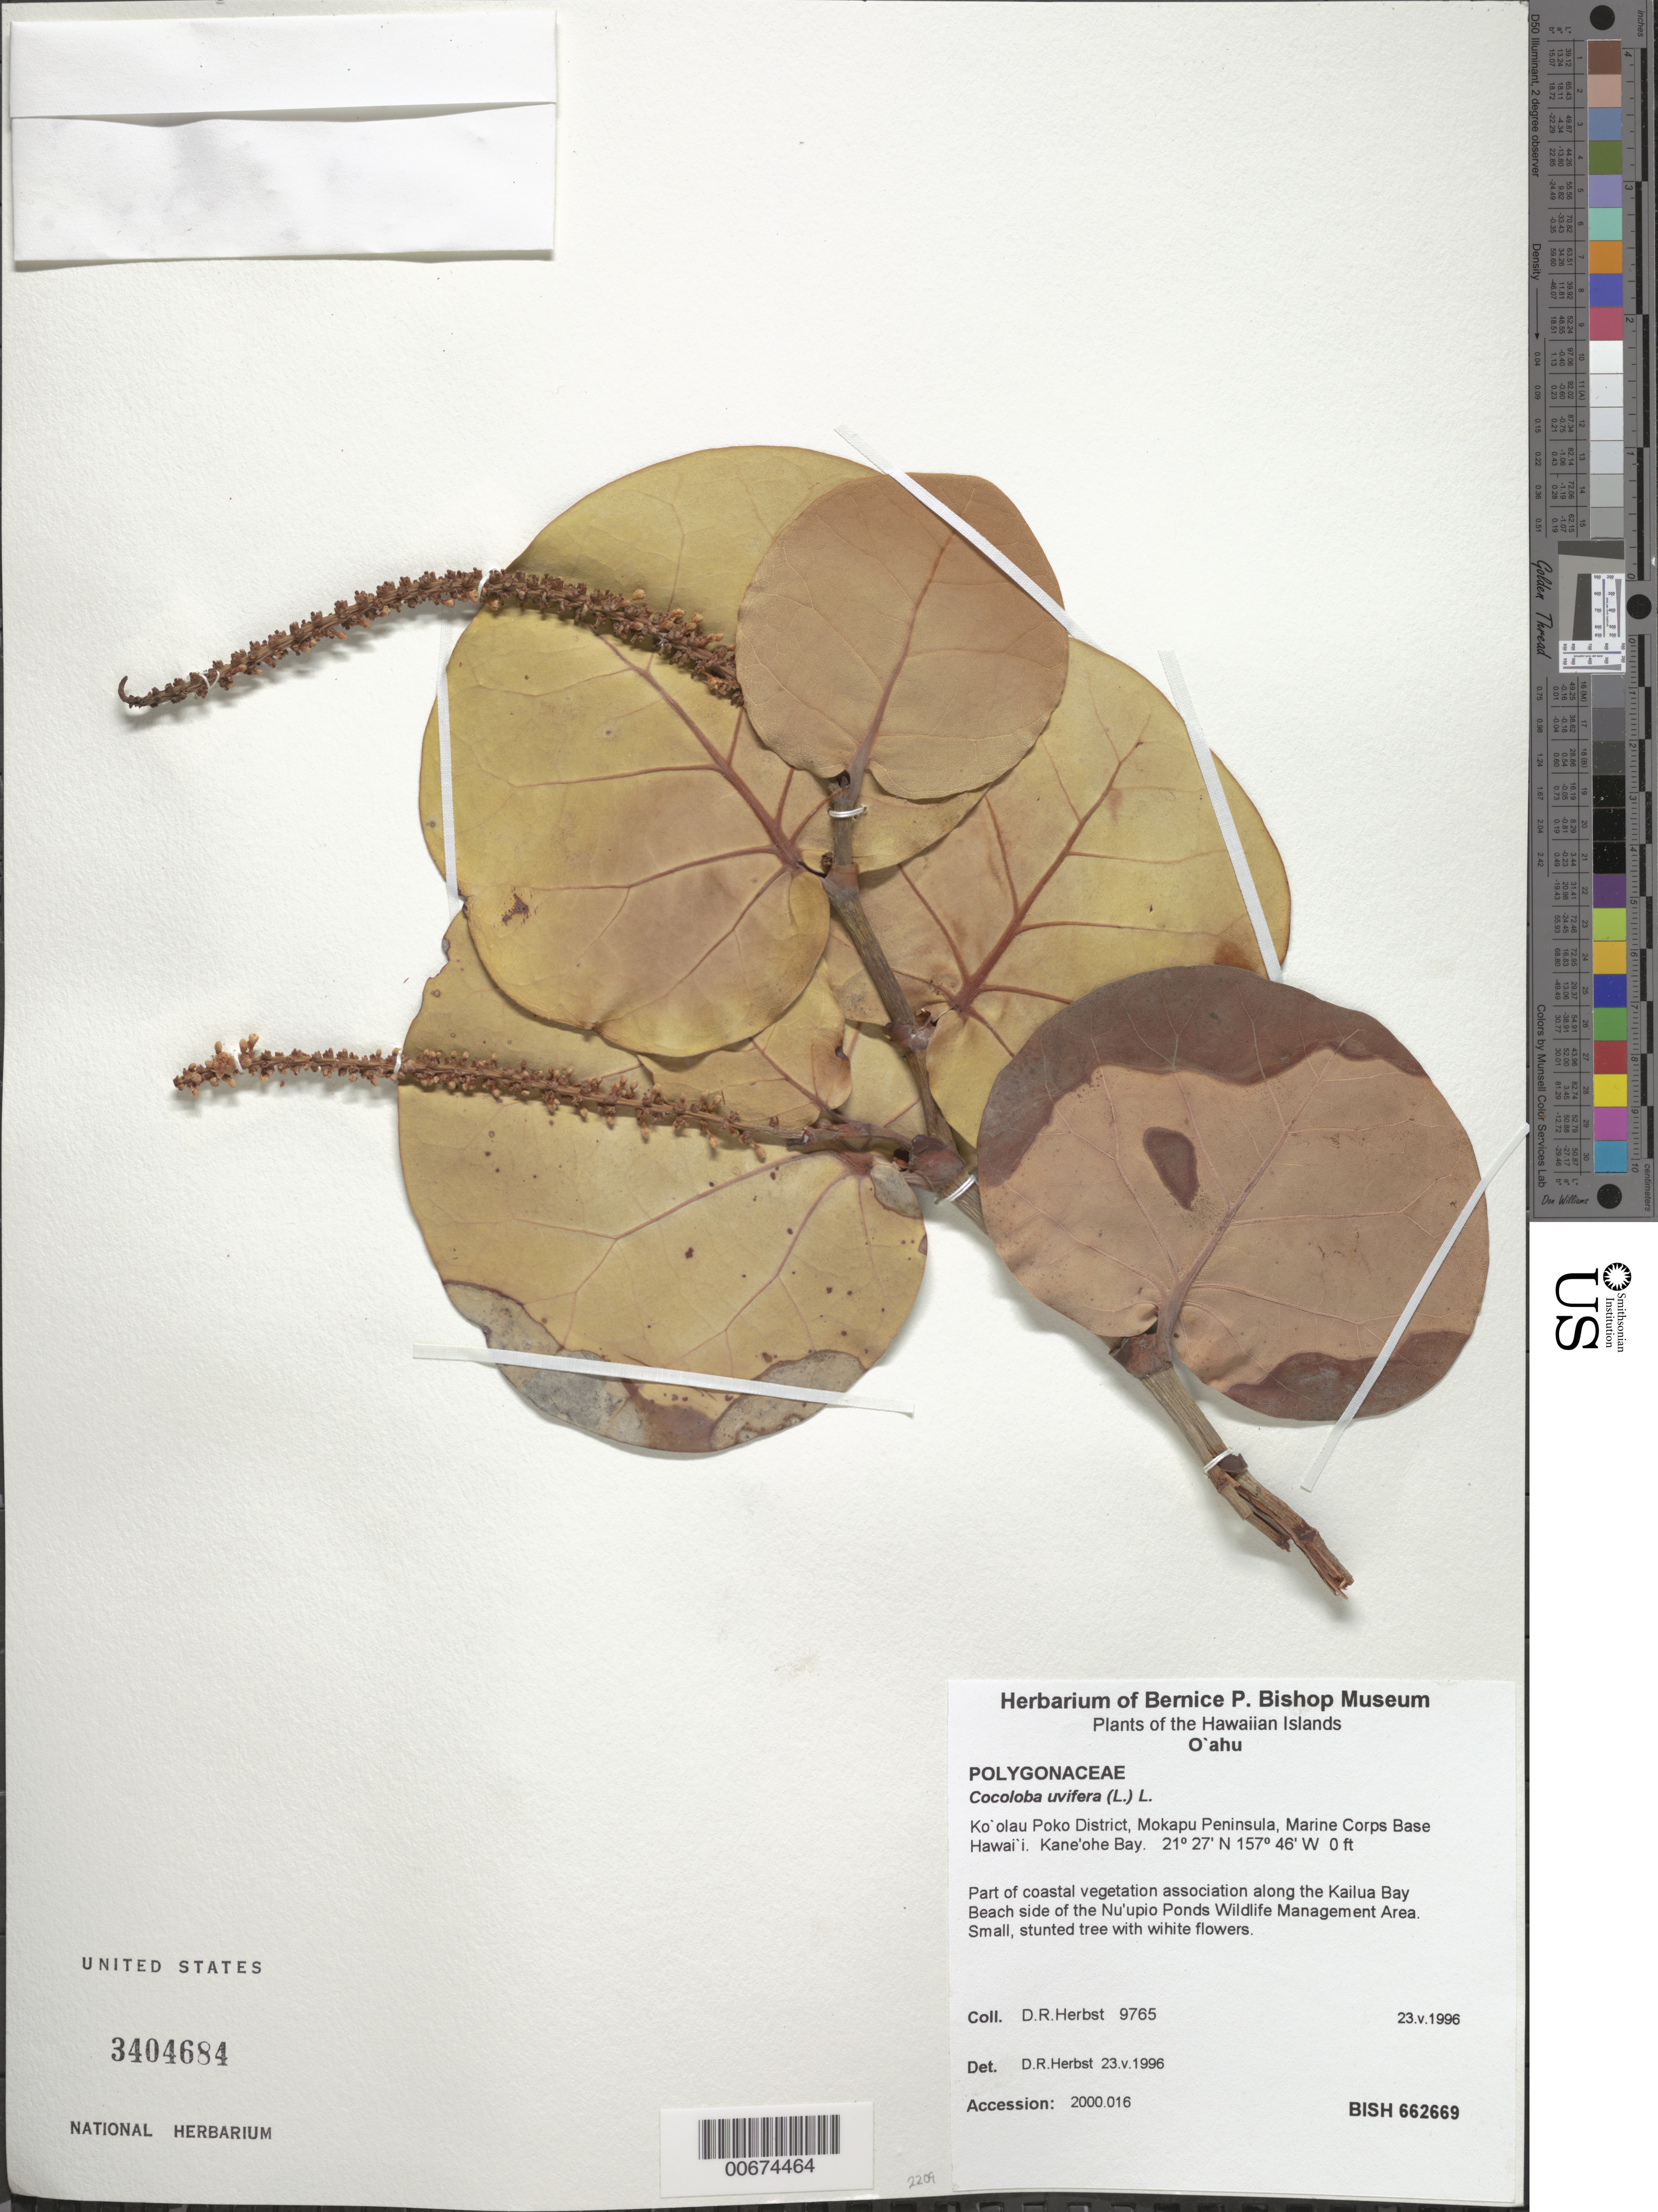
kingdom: Plantae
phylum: Tracheophyta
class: Magnoliopsida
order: Caryophyllales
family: Polygonaceae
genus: Coccoloba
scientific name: Coccoloba uvifera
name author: L.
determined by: Herbst, D. R.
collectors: D. R. Herbst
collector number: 9765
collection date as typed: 23 May 1996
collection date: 1996-05-23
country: United States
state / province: Hawaii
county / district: Honolulu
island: Oahu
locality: Ko'olau Poko Distr., Mokapu Peninsula Marine Corps Base Hawaii, Kane'ohe Bay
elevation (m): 0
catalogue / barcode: US 3404684